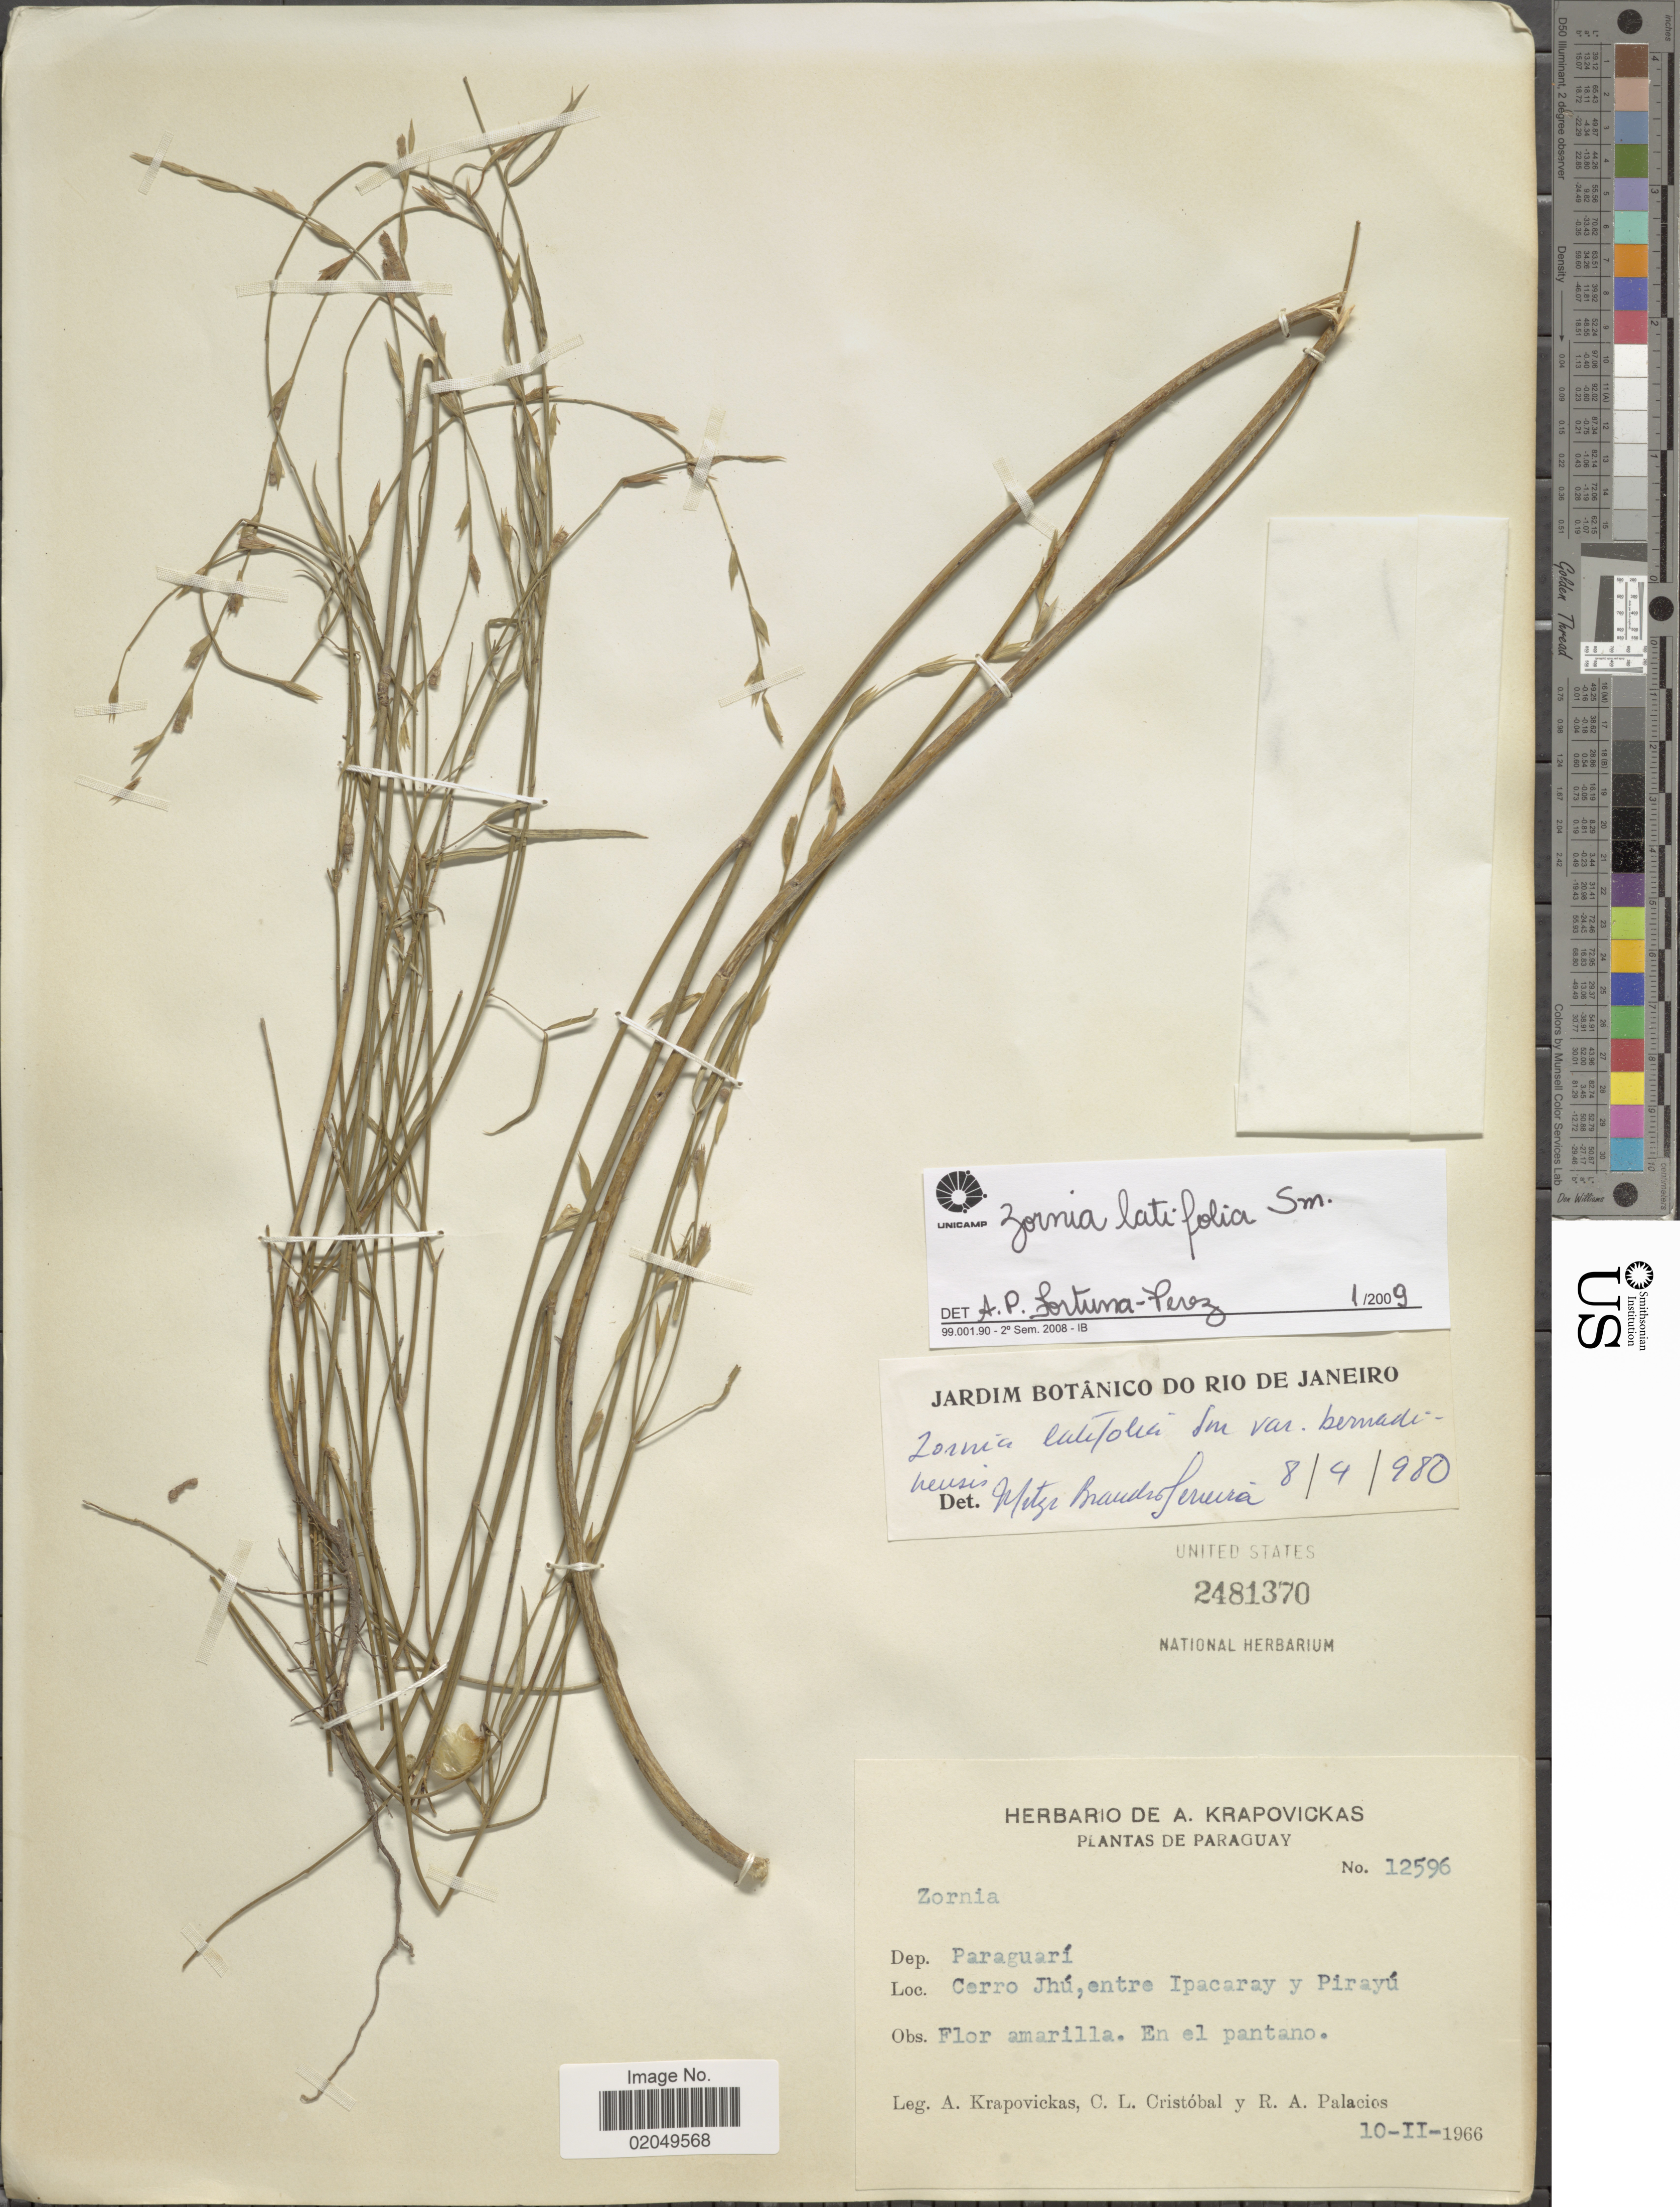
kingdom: Plantae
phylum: Tracheophyta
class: Magnoliopsida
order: Fabales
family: Fabaceae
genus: Zornia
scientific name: Zornia latifolia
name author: Sm.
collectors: A. Krapovickas, C. L. Cristóbal & R. Palacios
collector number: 12596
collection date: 1966-02-10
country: Paraguay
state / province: Paraguari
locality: Cerro Jhu, enre Ipacaray y Pirayu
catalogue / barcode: US 2481370